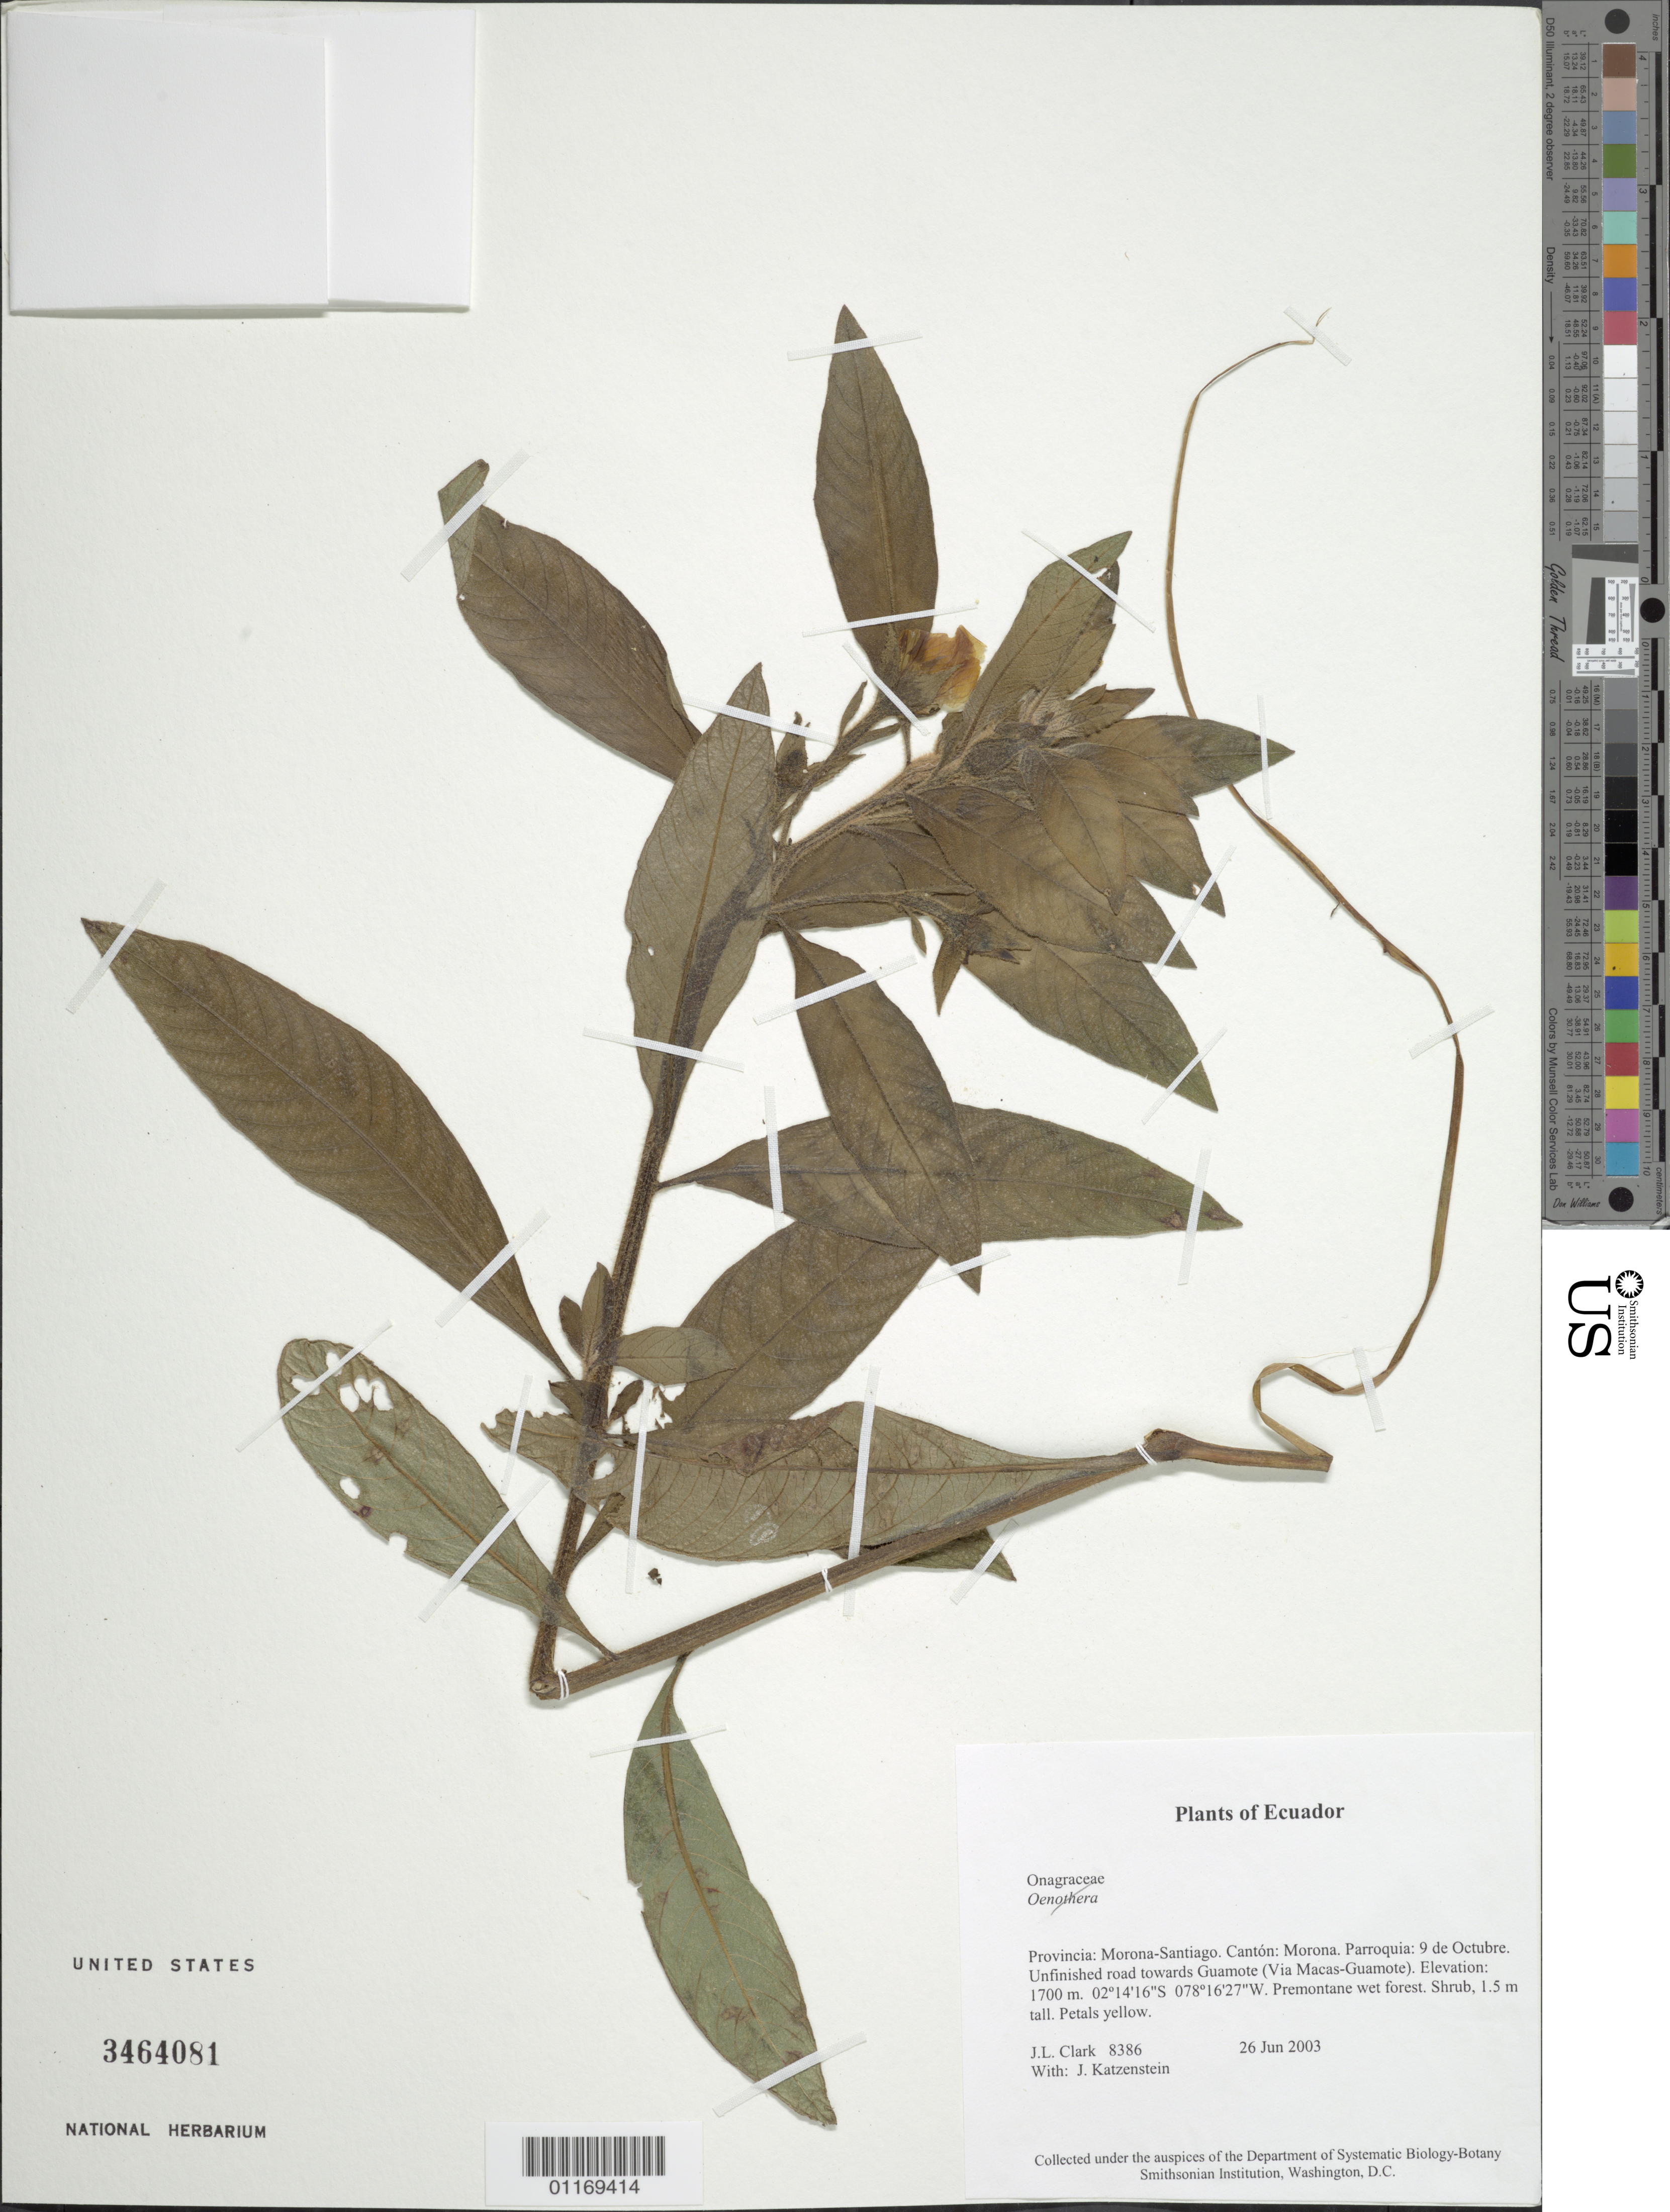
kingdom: Plantae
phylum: Tracheophyta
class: Magnoliopsida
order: Myrtales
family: Onagraceae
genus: Ludwigia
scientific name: Ludwigia sp.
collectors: J. L. Clark & J. Katzenstein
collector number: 08386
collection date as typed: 26 Jun 2003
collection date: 2003-06-26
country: Ecuador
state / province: Morona-Santiago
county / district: Morona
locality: Parroquia: 9 de Octubre. Unfinished road towards Guamote (Via Macas-Guamote).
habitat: Premontane wet forest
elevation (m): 1700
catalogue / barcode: US 3464081